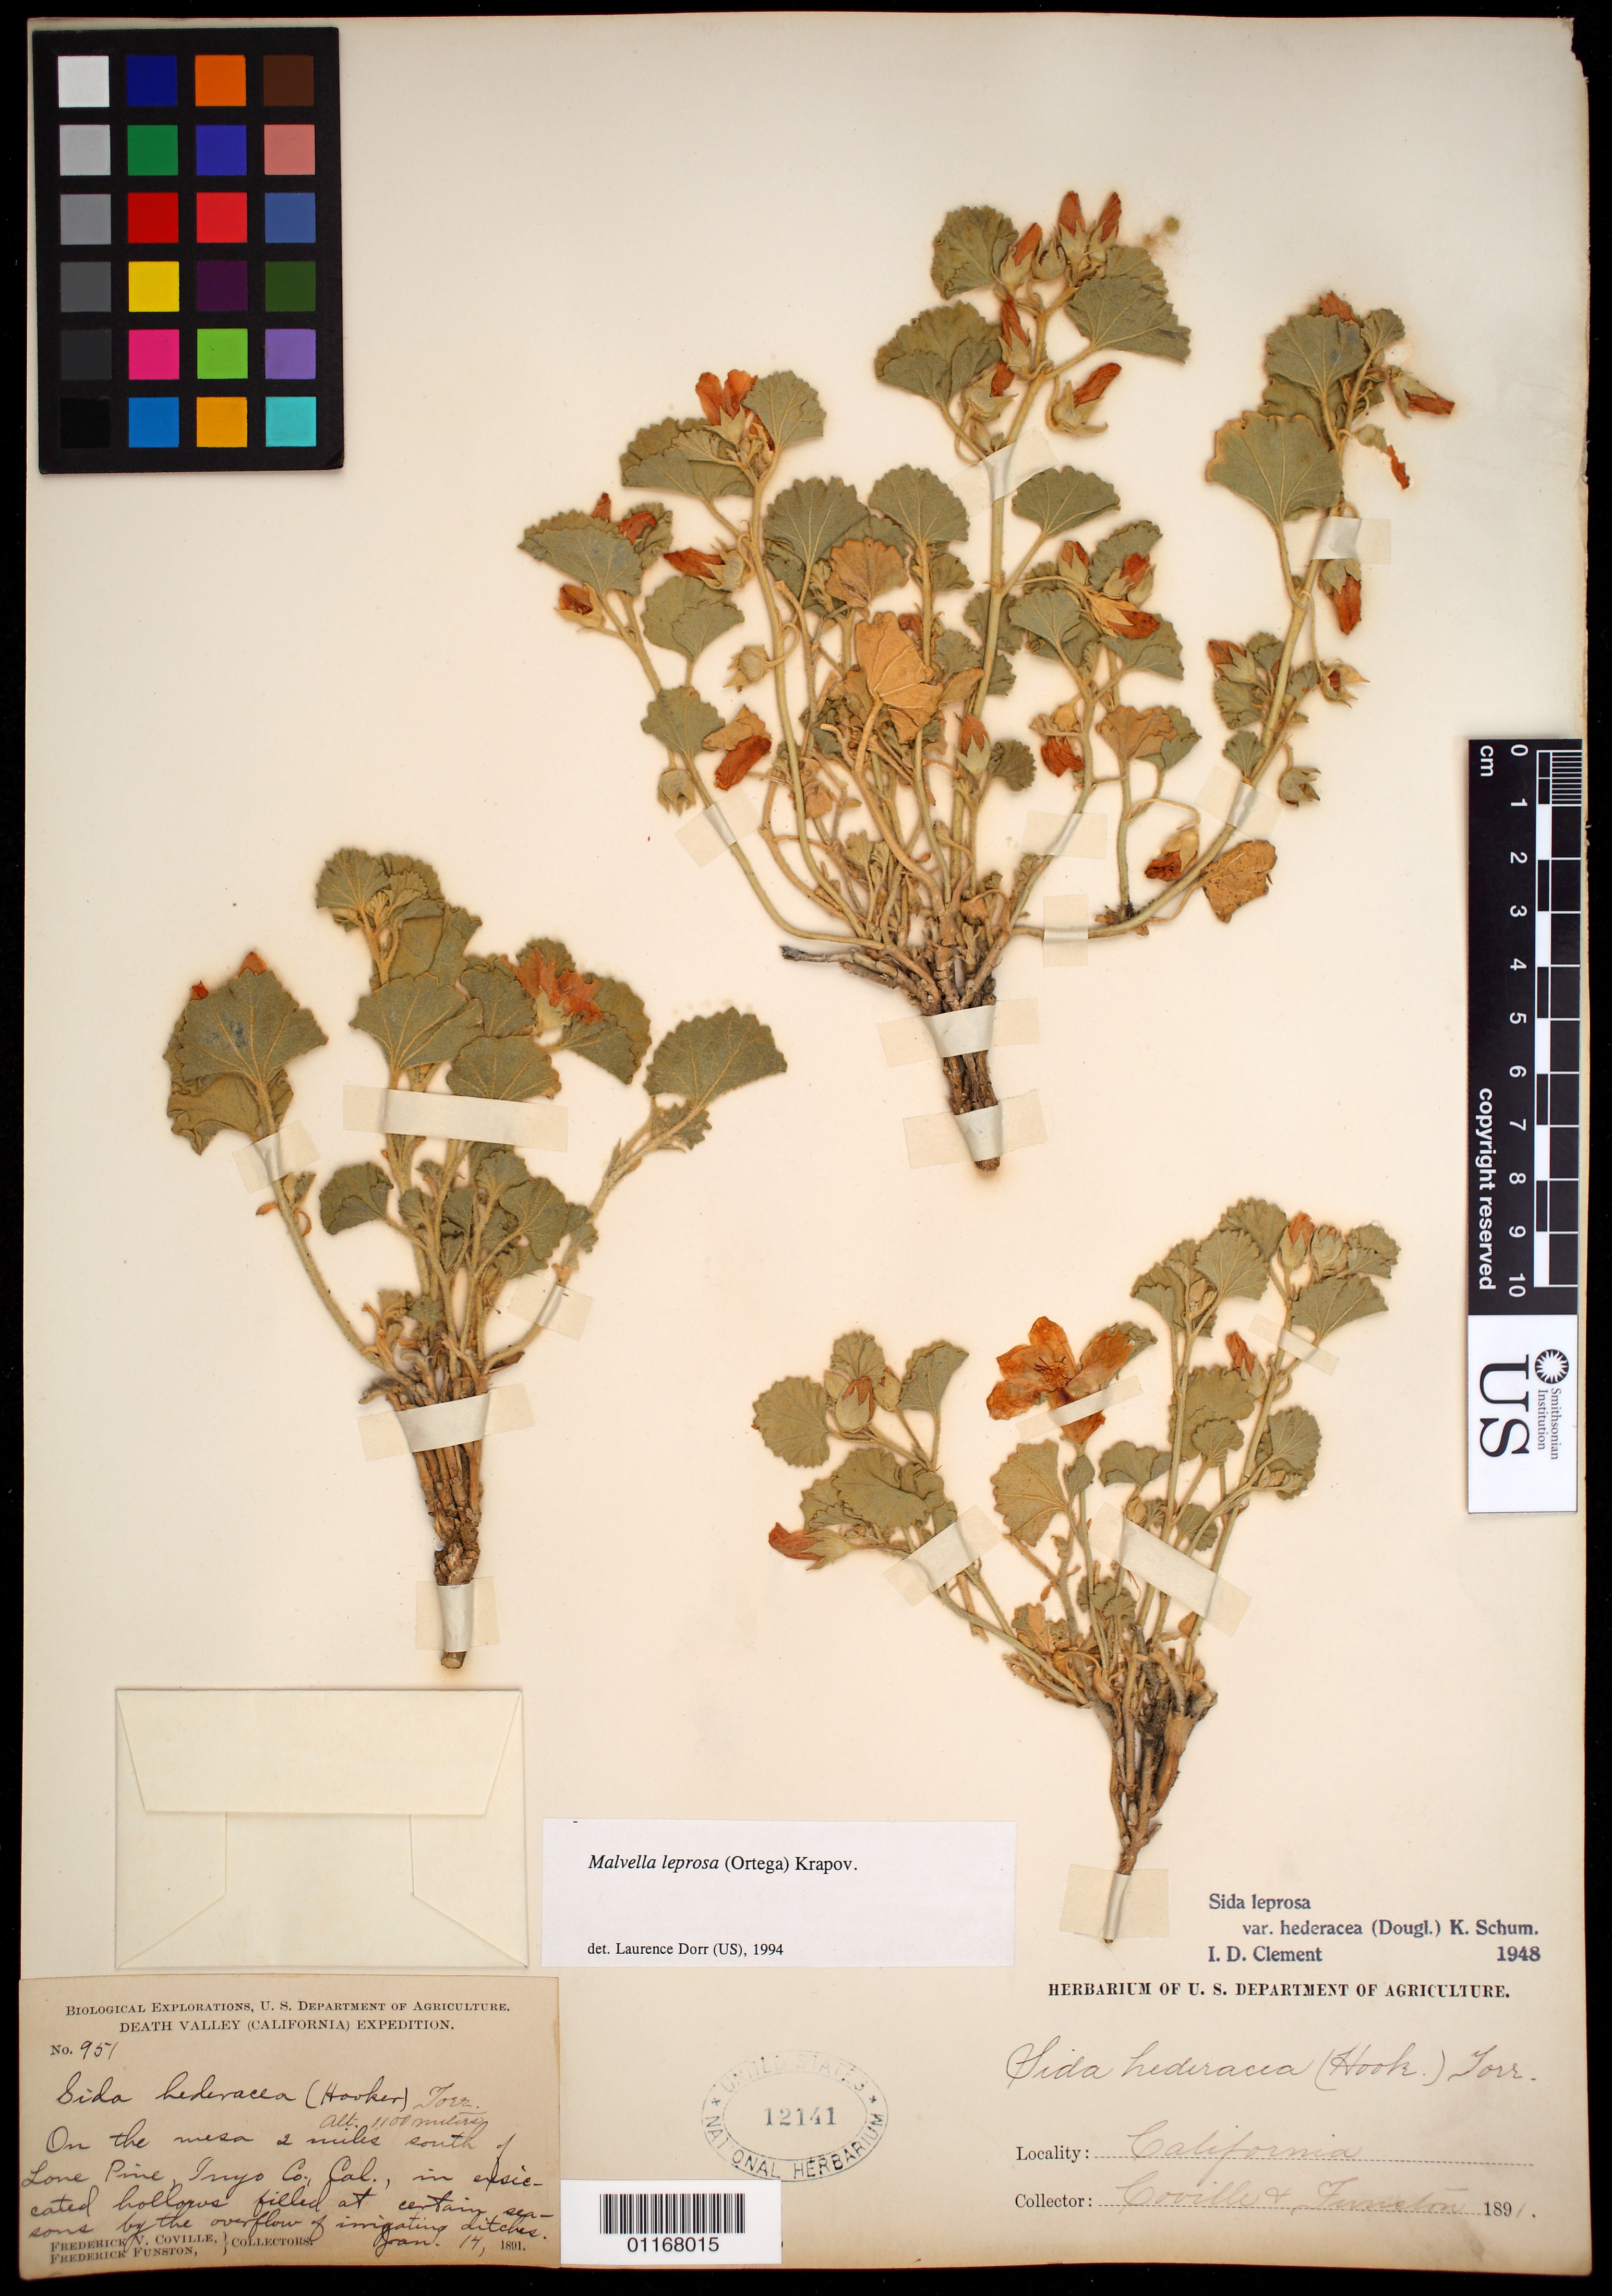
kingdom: Plantae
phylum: Tracheophyta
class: Magnoliopsida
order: Malvales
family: Malvaceae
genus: Malvella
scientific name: Malvella leprosa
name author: (Ortega) Krapov.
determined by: Dorr, L. J., (BOT), Smithsonian Institution - National Museum of Natural History (UNITED STATES)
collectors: F. V. Coville & F. Funston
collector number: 951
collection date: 1891-01-14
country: United States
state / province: California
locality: On the Mesa 2 miles south of Lone Pine.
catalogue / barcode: US 12141